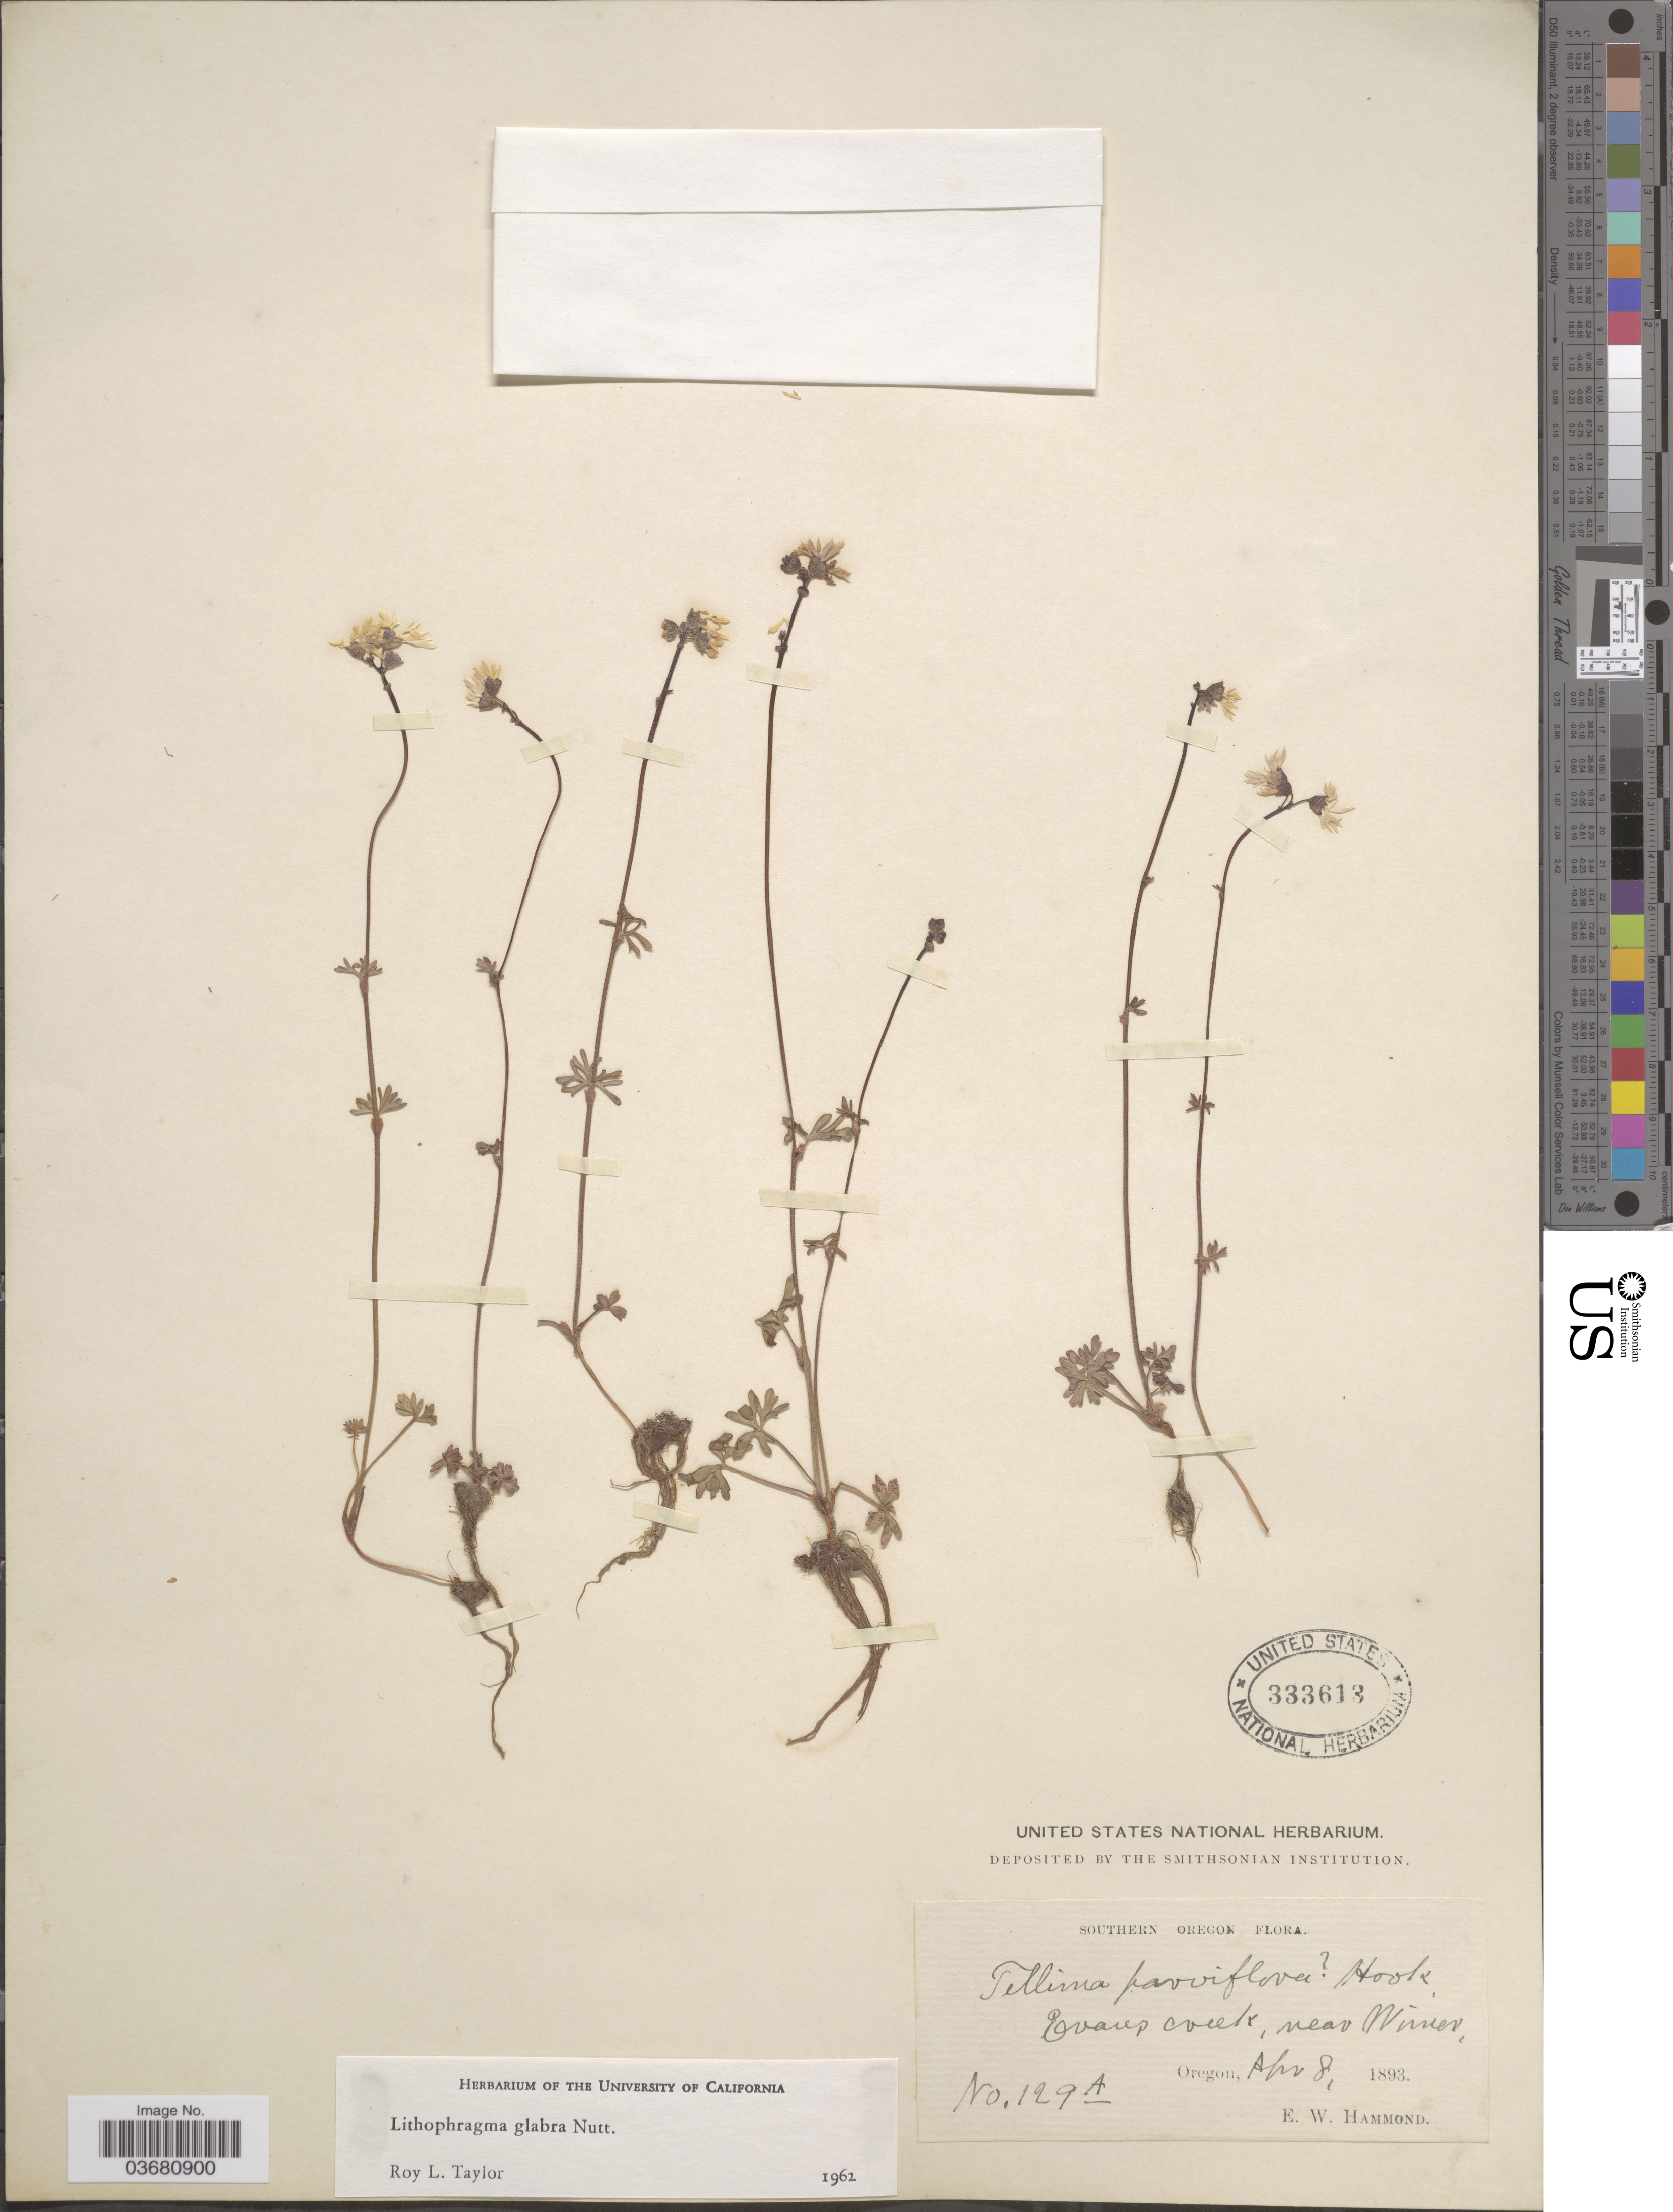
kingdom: Plantae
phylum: Tracheophyta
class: Magnoliopsida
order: Saxifragales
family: Saxifragaceae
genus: Lithophragma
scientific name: Lithophragma glabrum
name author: Nutt.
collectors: E. Hammond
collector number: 129A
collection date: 1893-04-08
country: United States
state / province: Oregon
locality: Southern Oregon. Evans creek, near Wimer.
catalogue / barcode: US 333613